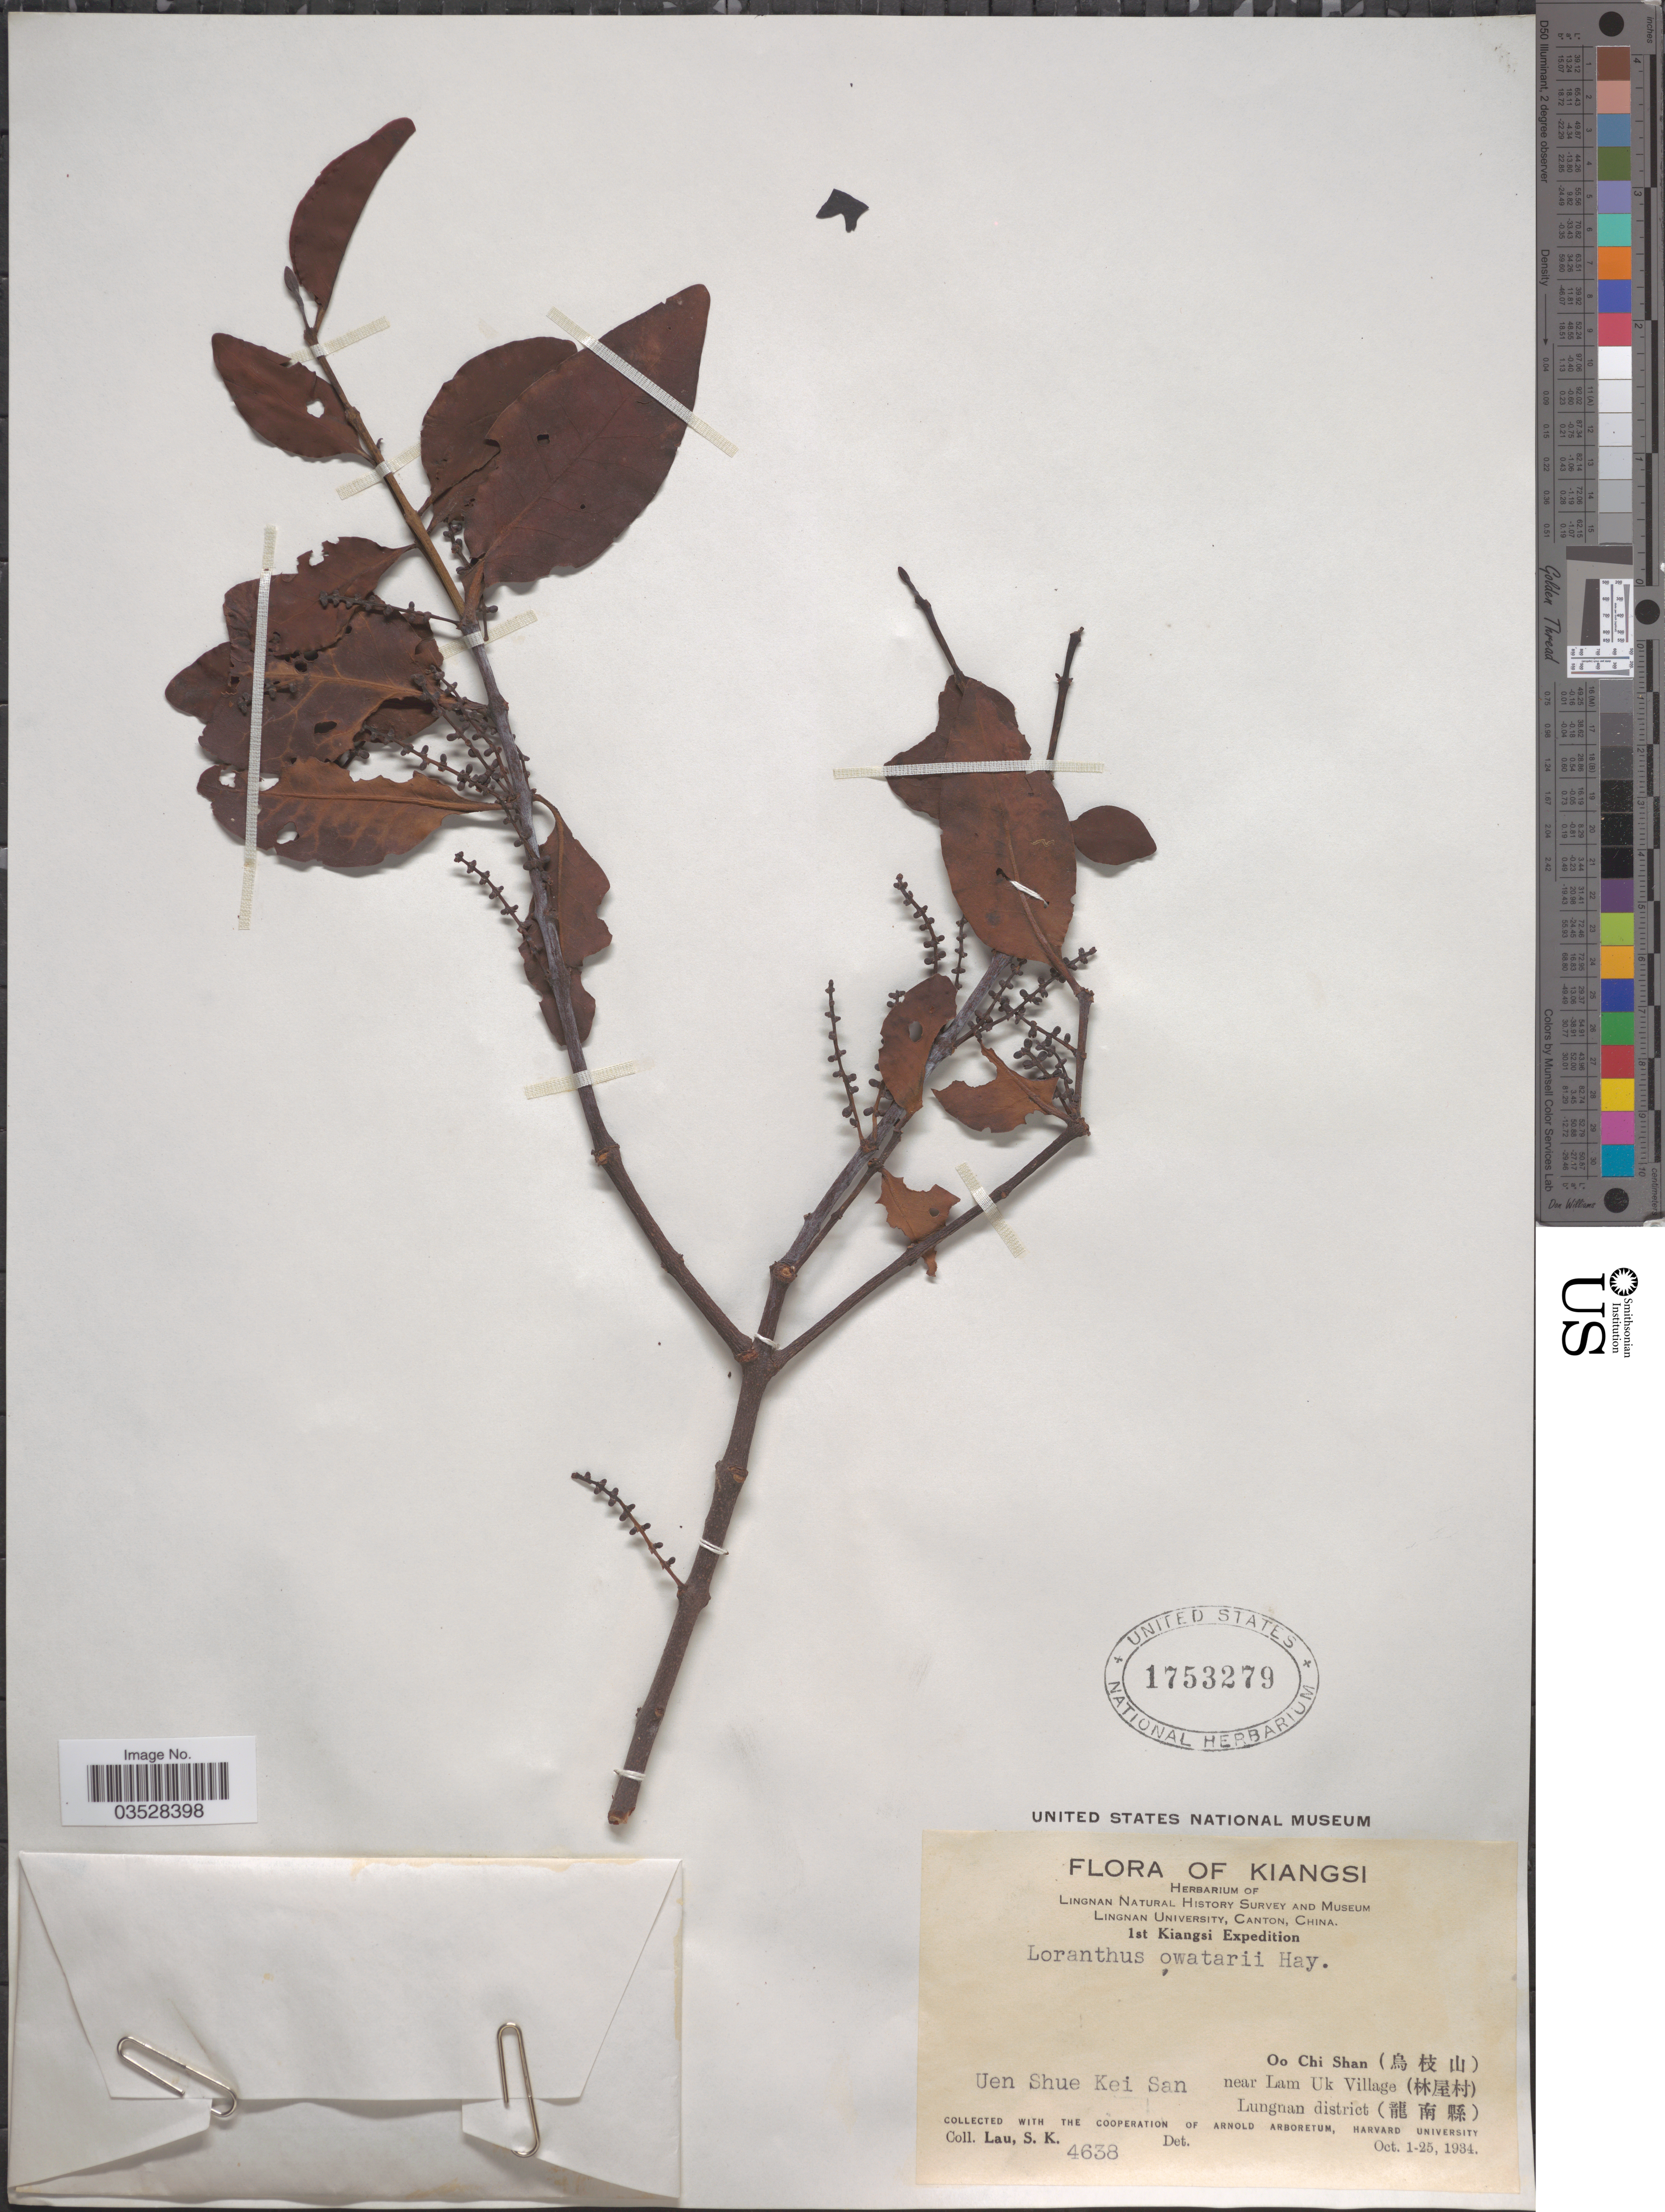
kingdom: Plantae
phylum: Tracheophyta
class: Magnoliopsida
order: Santalales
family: Loranthaceae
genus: Loranthus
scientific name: Loranthus owatarii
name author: Matsum. & Hayata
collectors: S. K. Lau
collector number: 4638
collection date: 1934-10-01/1934-10-25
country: China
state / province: Jiangxi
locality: Kiangsi. Uen Shue Kei San. Oo Chi Shan (X) near Lam Uk Village (X) Lungnan district (X).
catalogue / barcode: US 1753279